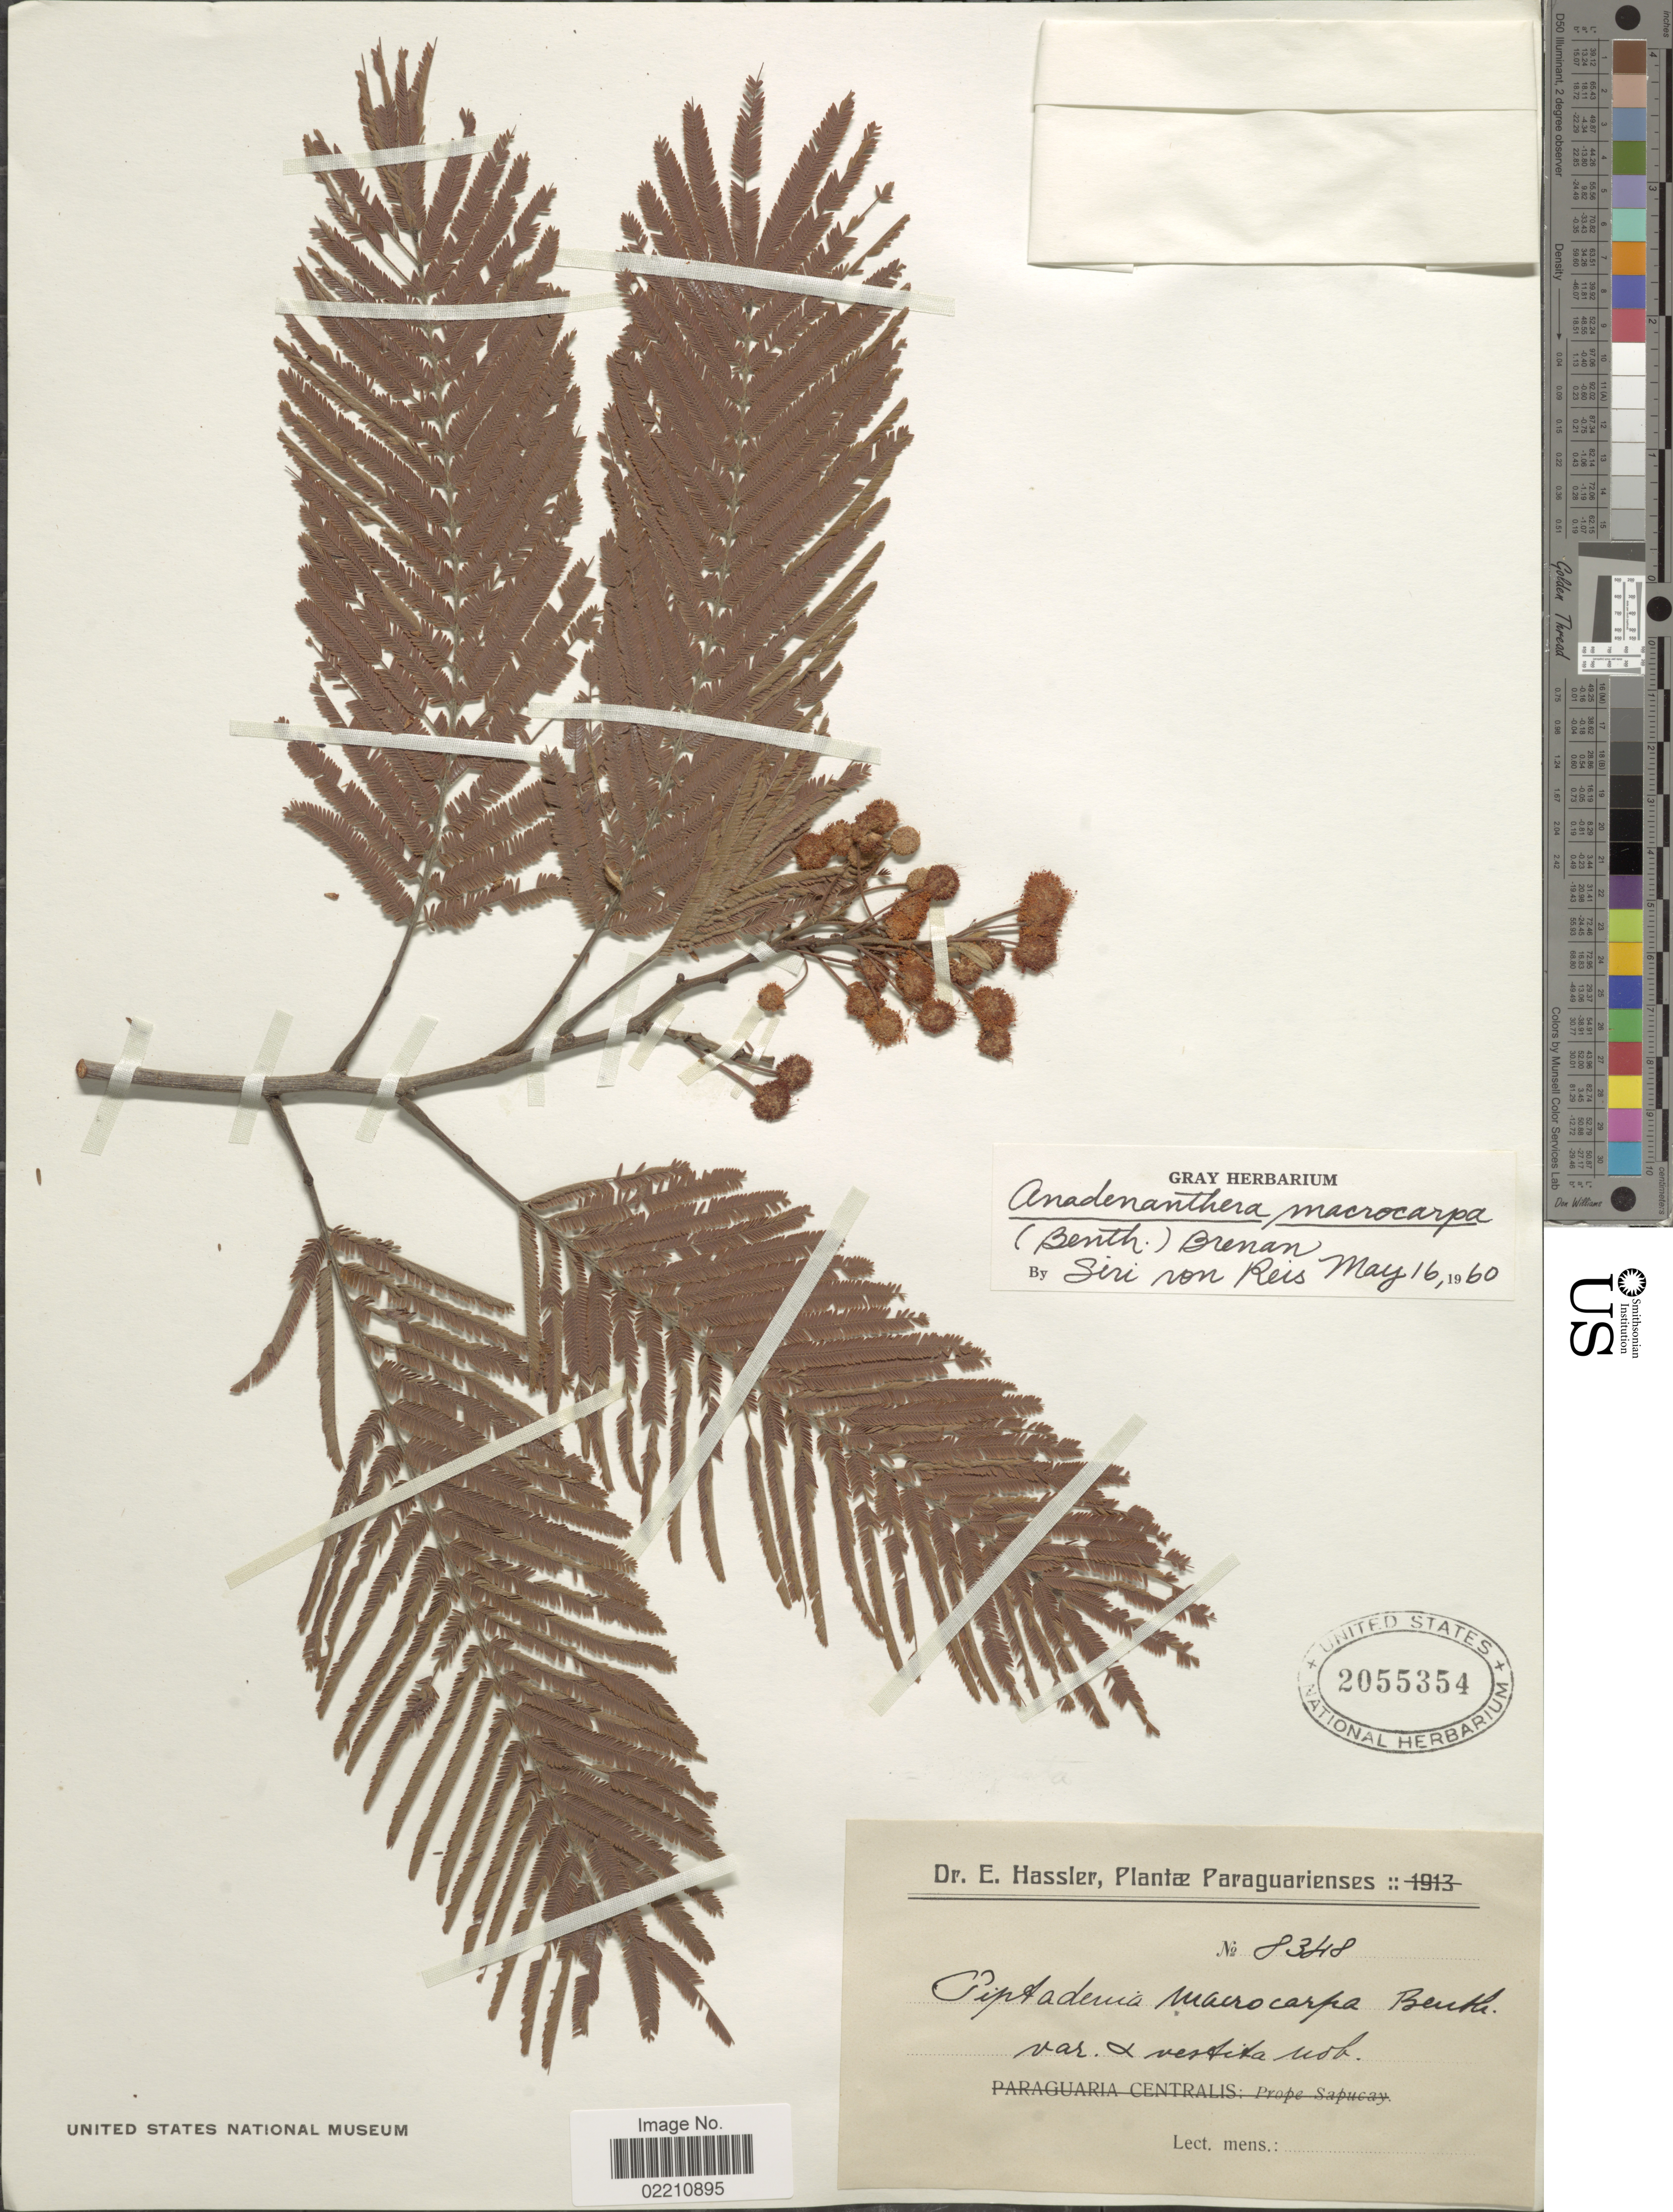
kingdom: Plantae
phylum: Tracheophyta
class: Magnoliopsida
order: Fabales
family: Fabaceae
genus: Anadenanthera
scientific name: Anadenanthera macrocarpa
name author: (Benth.) Brenan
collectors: E. Hassler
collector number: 8348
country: Paraguay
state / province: Paraguari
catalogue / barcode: US 2055354